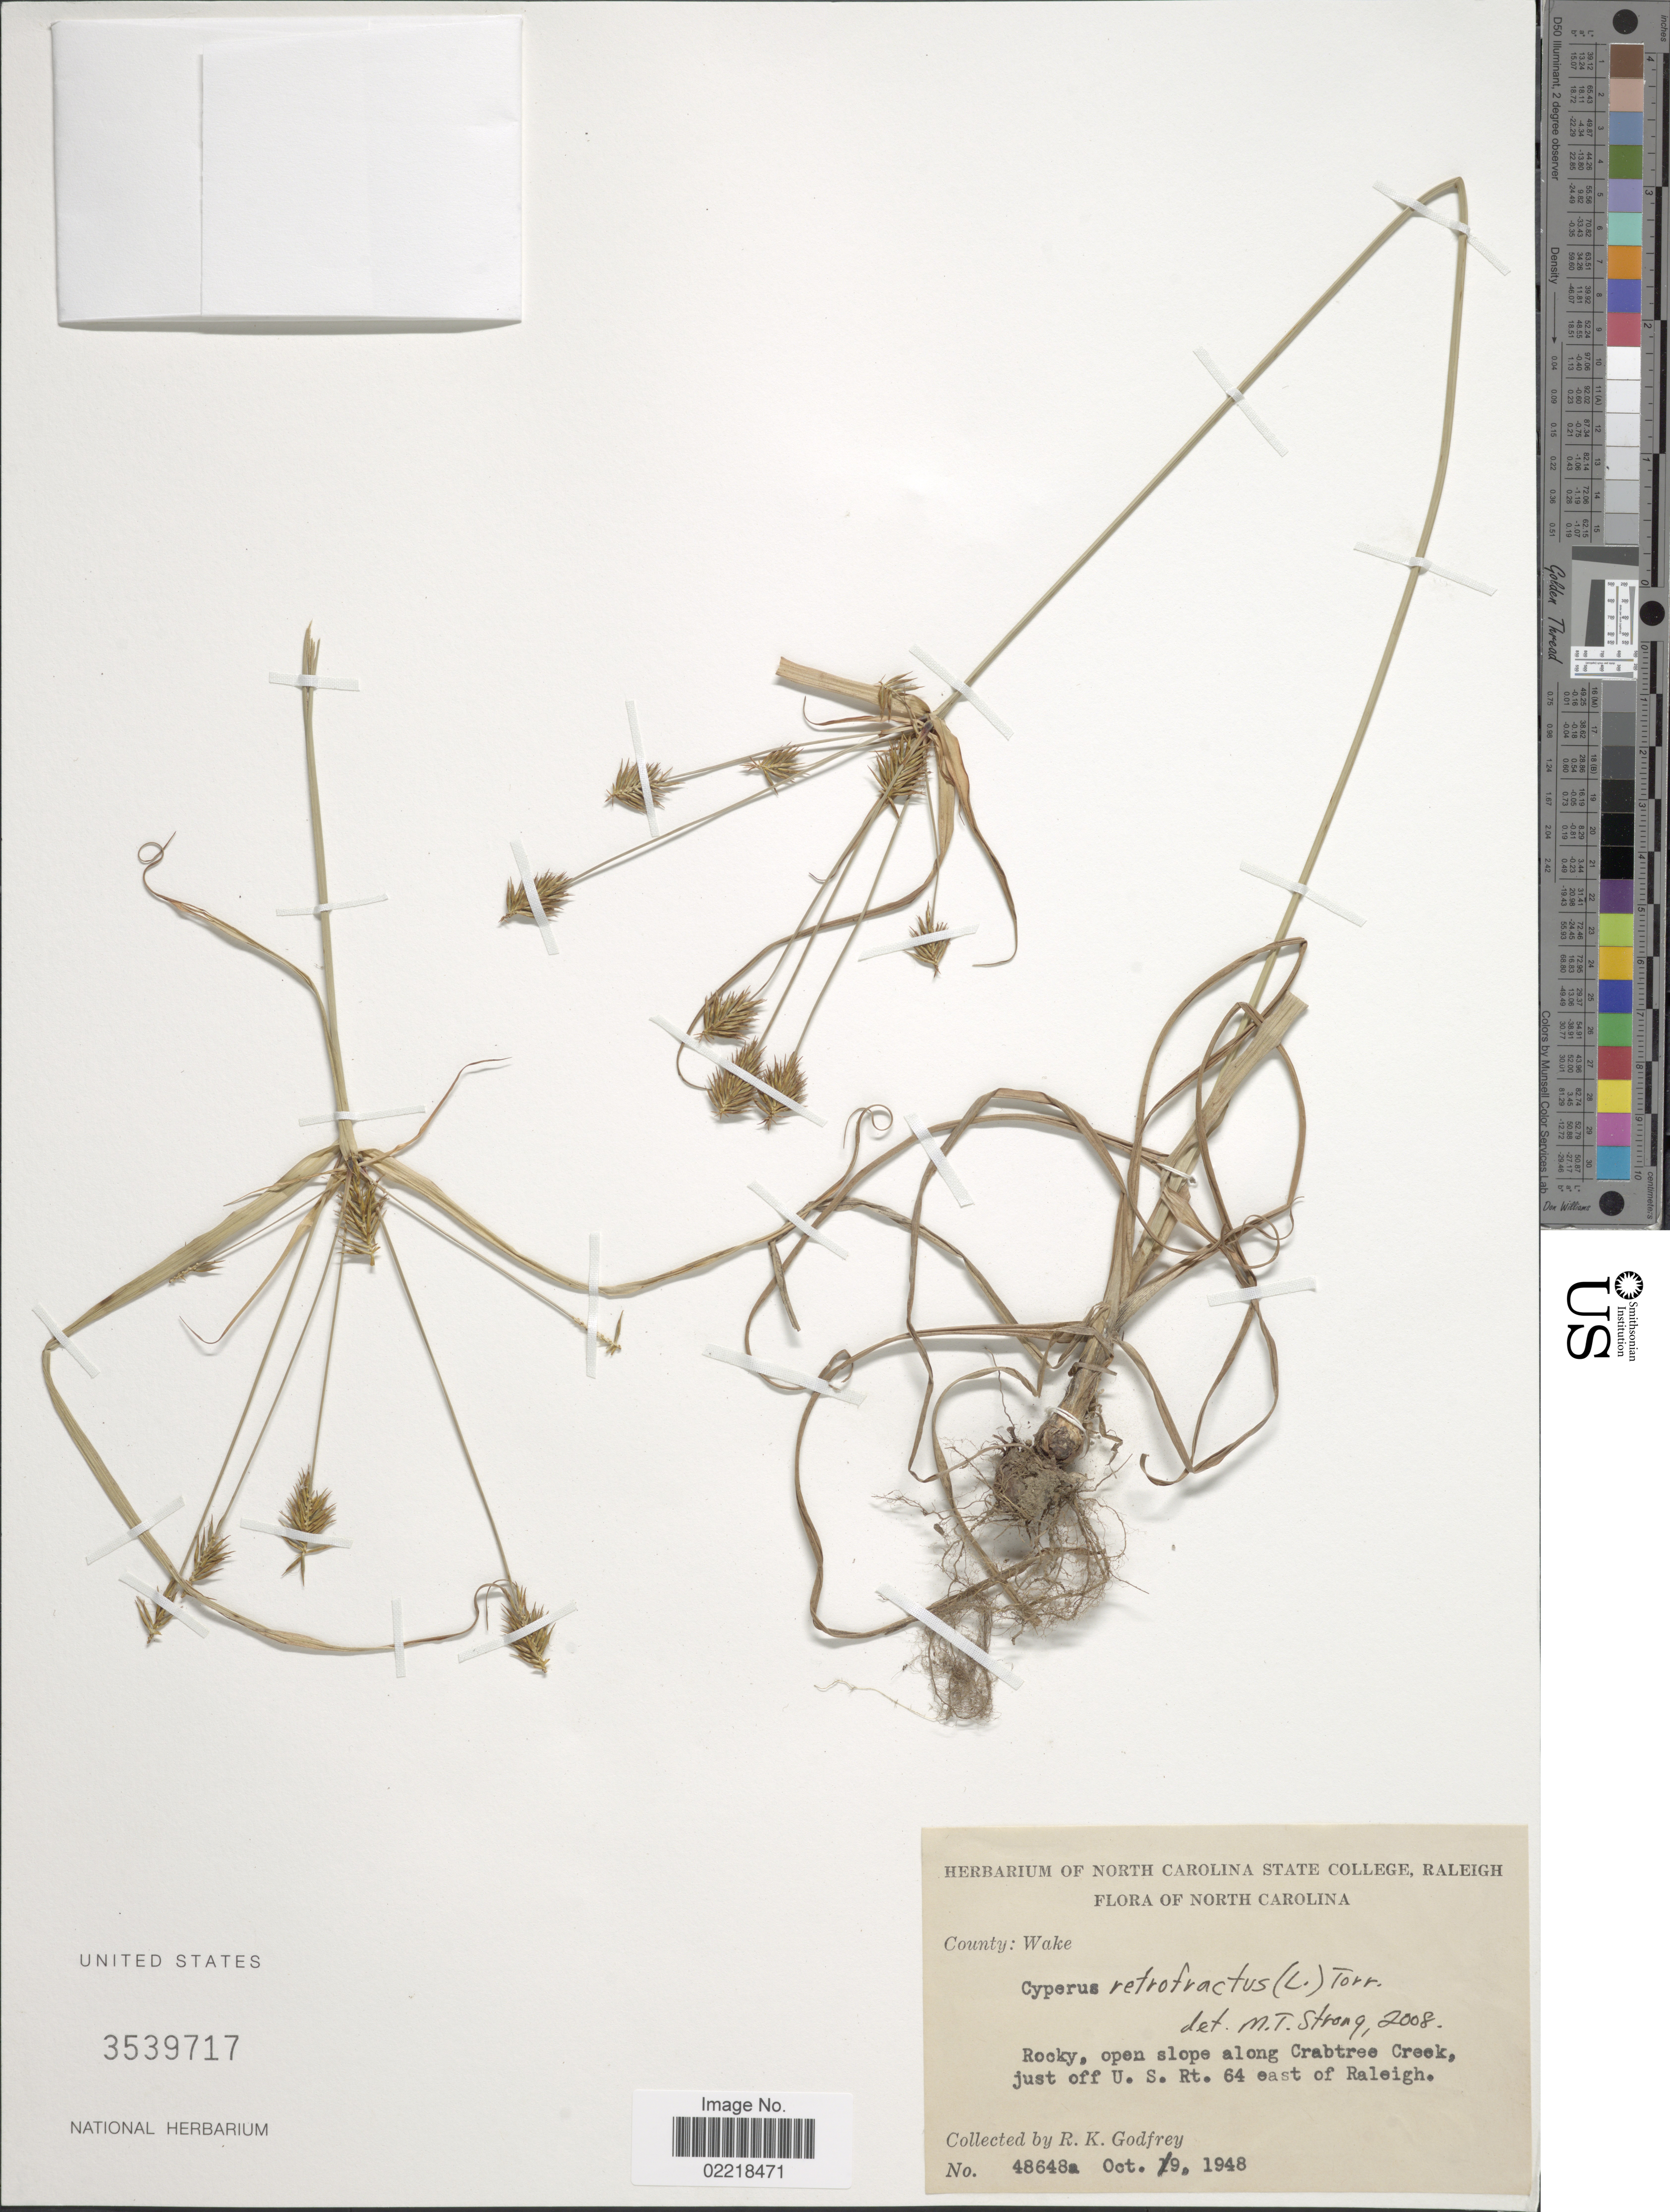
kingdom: Plantae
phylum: Tracheophyta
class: Liliopsida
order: Poales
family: Cyperaceae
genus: Cyperus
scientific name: Cyperus retrofractus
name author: (L.) Torr.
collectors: R. K. Godfrey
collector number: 48648a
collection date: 1948-10-09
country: United States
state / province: North Carolina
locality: County: Wake, rocky, open slope along Crabtree Creek, just off U.S. Rt. 64 east of Raleigh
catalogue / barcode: US 3539717